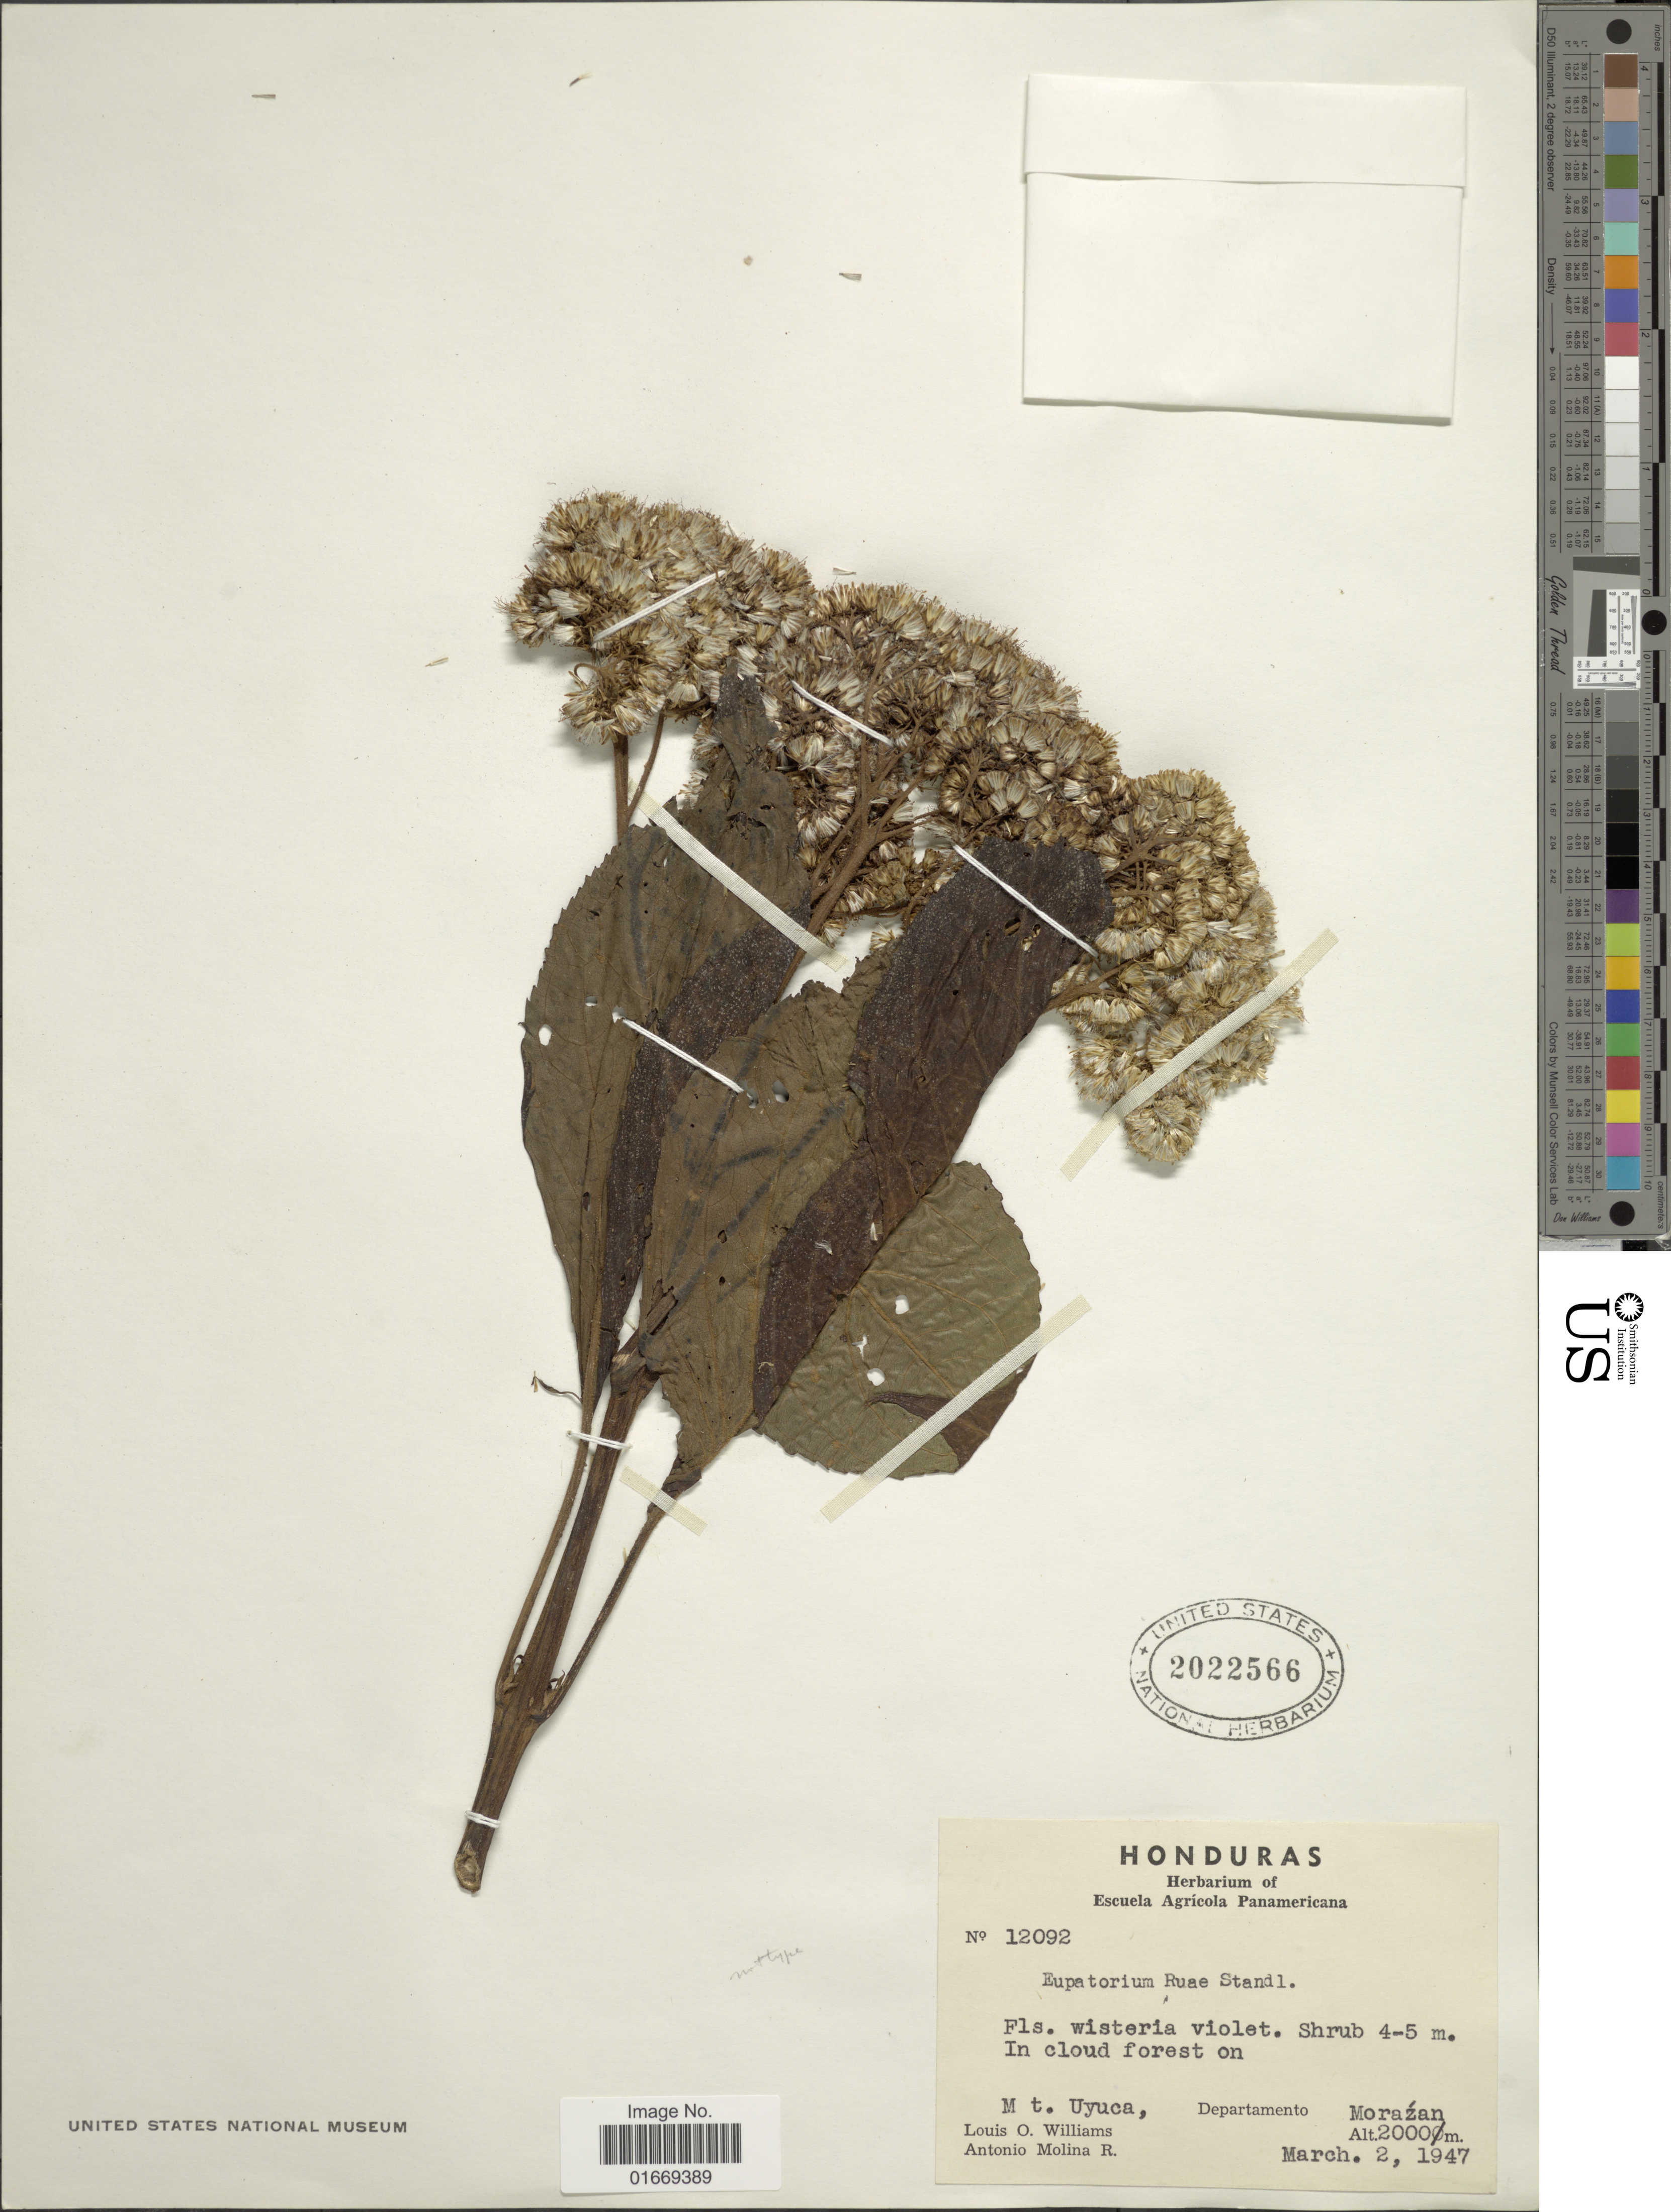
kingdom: Plantae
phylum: Tracheophyta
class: Magnoliopsida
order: Asterales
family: Asteraceae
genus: Bartlettina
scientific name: Bartlettina ruae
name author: (Standl.) R.M. King & H. Rob.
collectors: L. O. Williams & A. Molina R.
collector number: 12092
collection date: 1947-03-02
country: Honduras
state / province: Fco. Morazán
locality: In cloud forest on MMt Uyuca, Departamento Morazán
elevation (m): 2000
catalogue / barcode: US 2022566